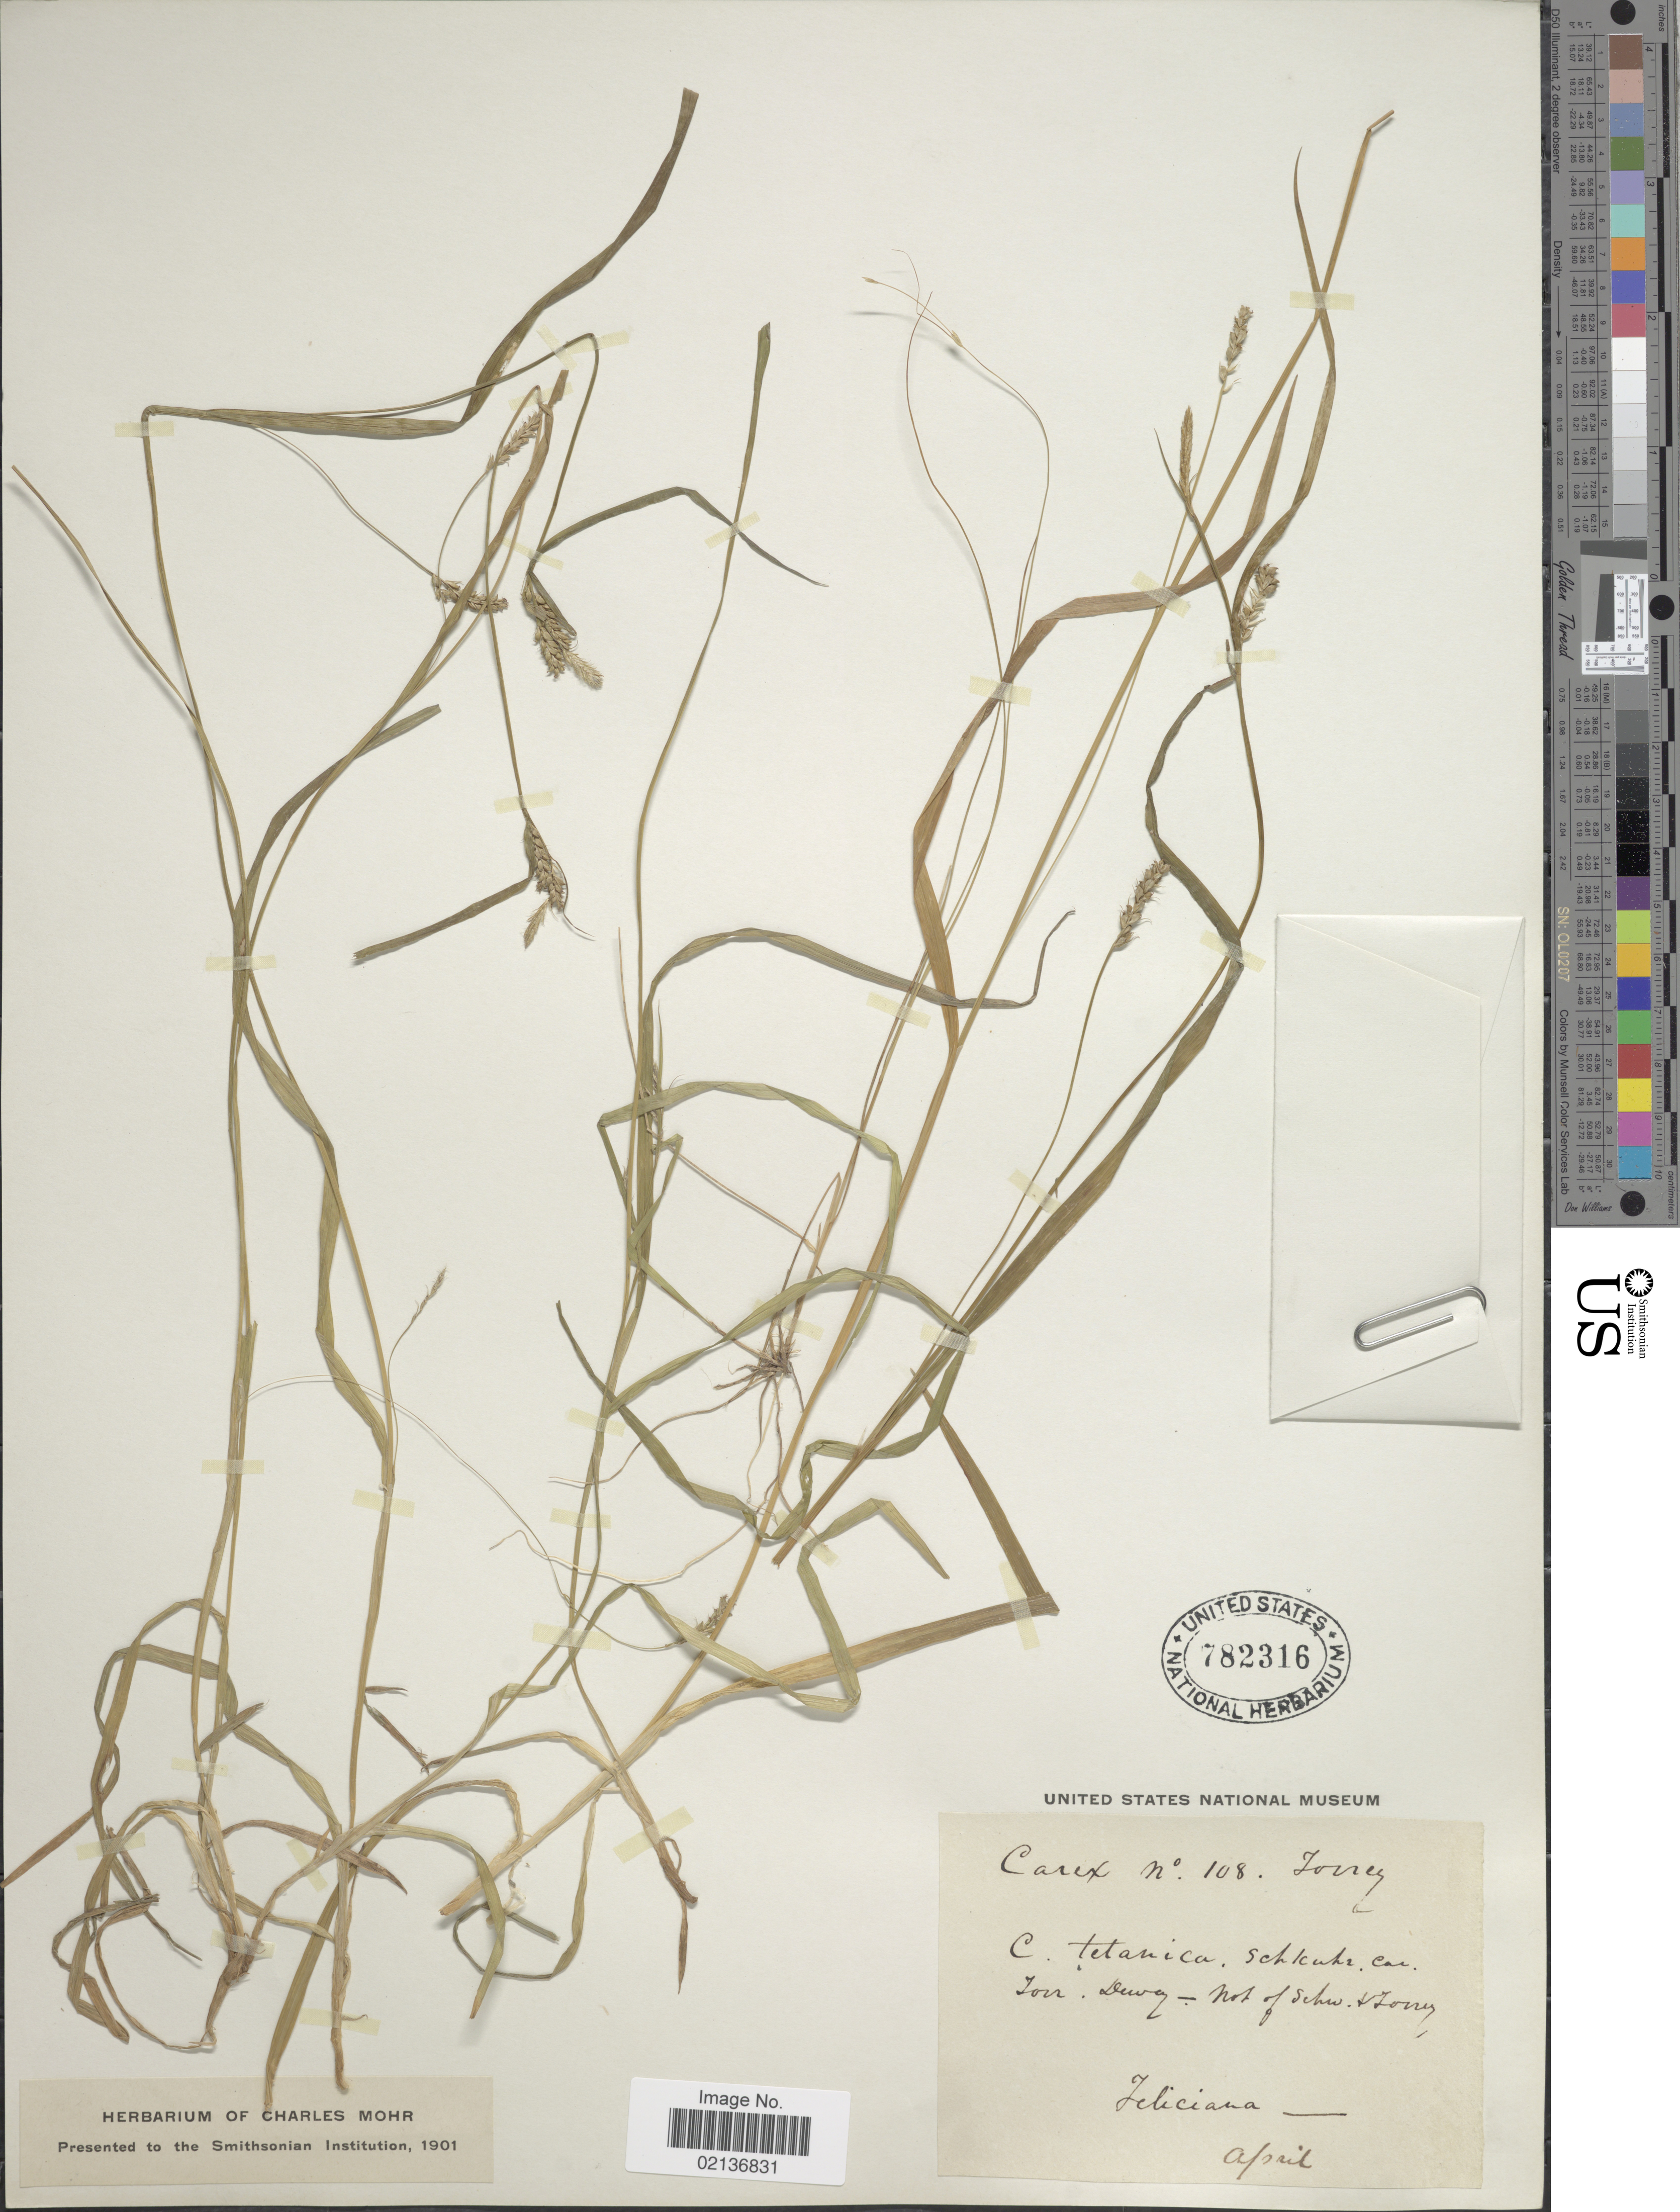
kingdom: Plantae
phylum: Tracheophyta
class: Liliopsida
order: Poales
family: Cyperaceae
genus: Carex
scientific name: Carex tetanica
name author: Schkuhr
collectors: J. Torrey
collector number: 108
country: United States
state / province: Louisiana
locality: Feliciana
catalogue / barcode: US 782316